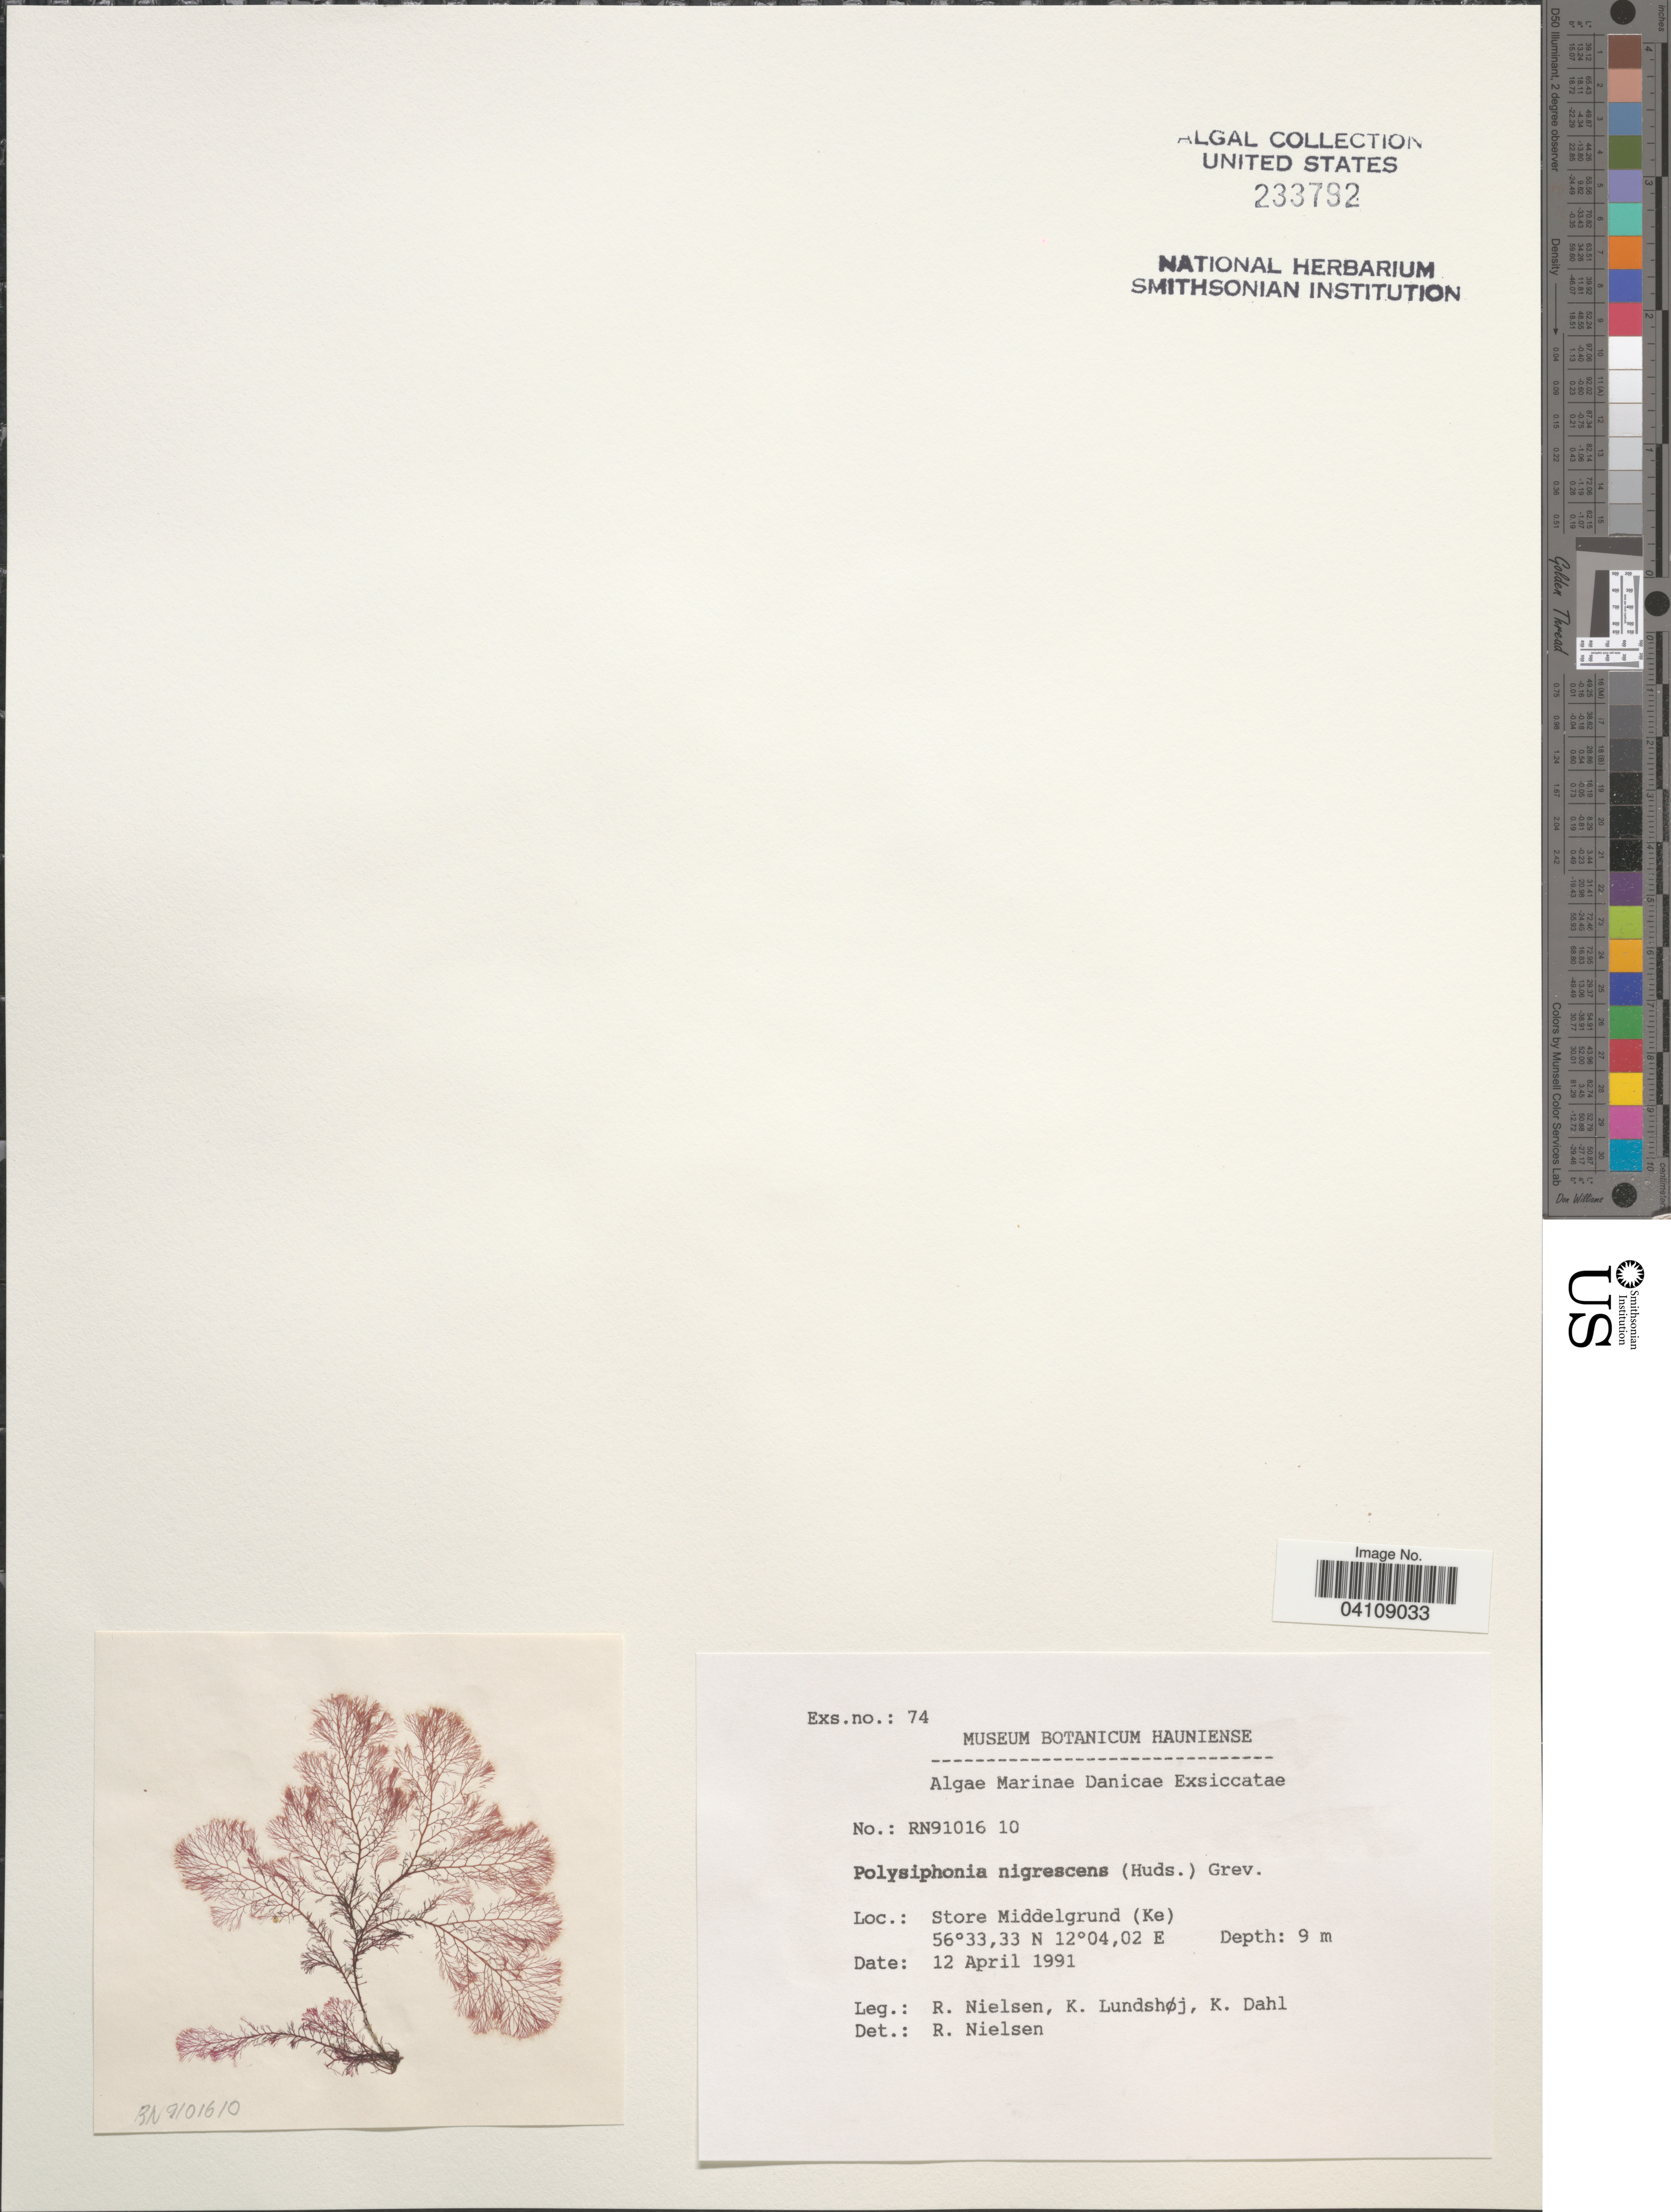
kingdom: Plantae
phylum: Rhodophyta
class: Florideophyceae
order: Ceramiales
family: Rhodomelaceae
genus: Vertebrata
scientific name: Vertebrata fucoides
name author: (Hudson) Kuntze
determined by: Algae name updating Project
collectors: R. Nielsen, K. Lundshøj & K. Dahl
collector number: RN91016 10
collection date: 1991-04-12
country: Denmark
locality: Danicae. Store Middelgrund (Ke).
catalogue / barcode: US 233792